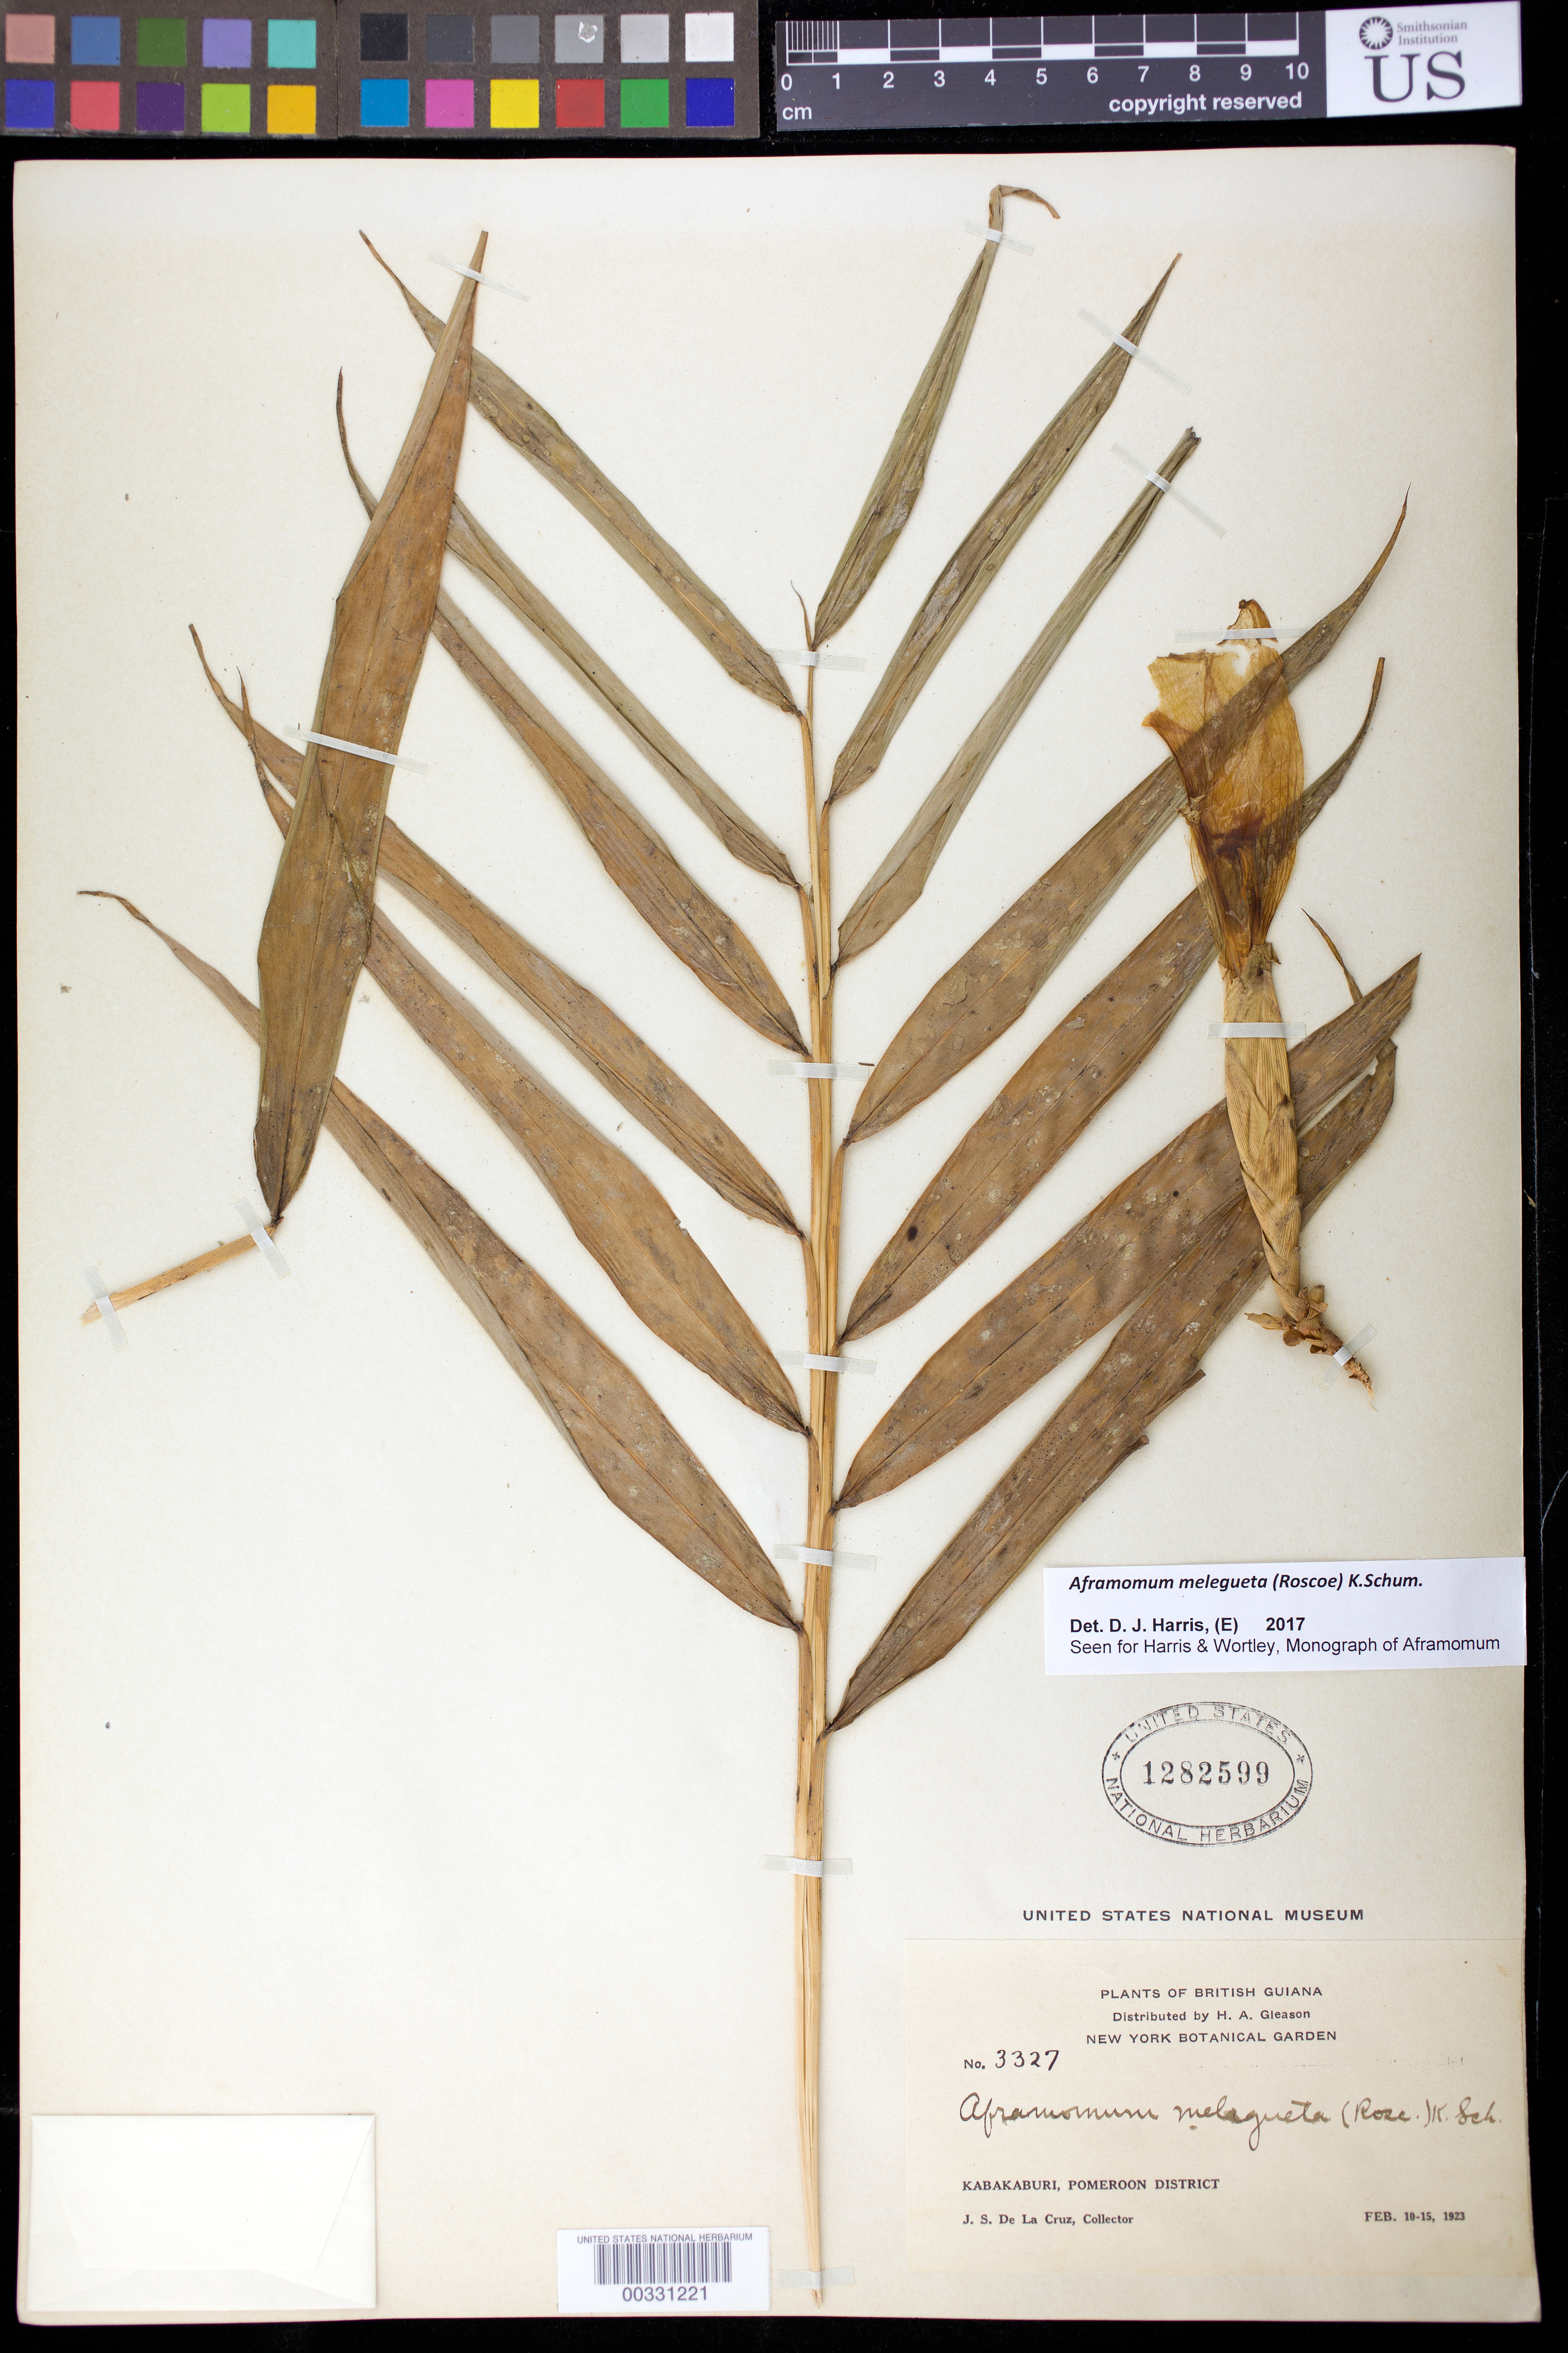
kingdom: Plantae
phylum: Tracheophyta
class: Liliopsida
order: Zingiberales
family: Zingiberaceae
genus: Aframomum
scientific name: Aframomum melegueta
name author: (Roscoe) K. Schum.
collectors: J. S. de la Cruz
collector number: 3327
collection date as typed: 10 Feb 1923 to 15 Feb 1923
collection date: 1923-02-10/1923-02-15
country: Guyana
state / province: Pomeroon-Supenaam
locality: Kabakaburi, pomeroon dist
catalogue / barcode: US 1282599